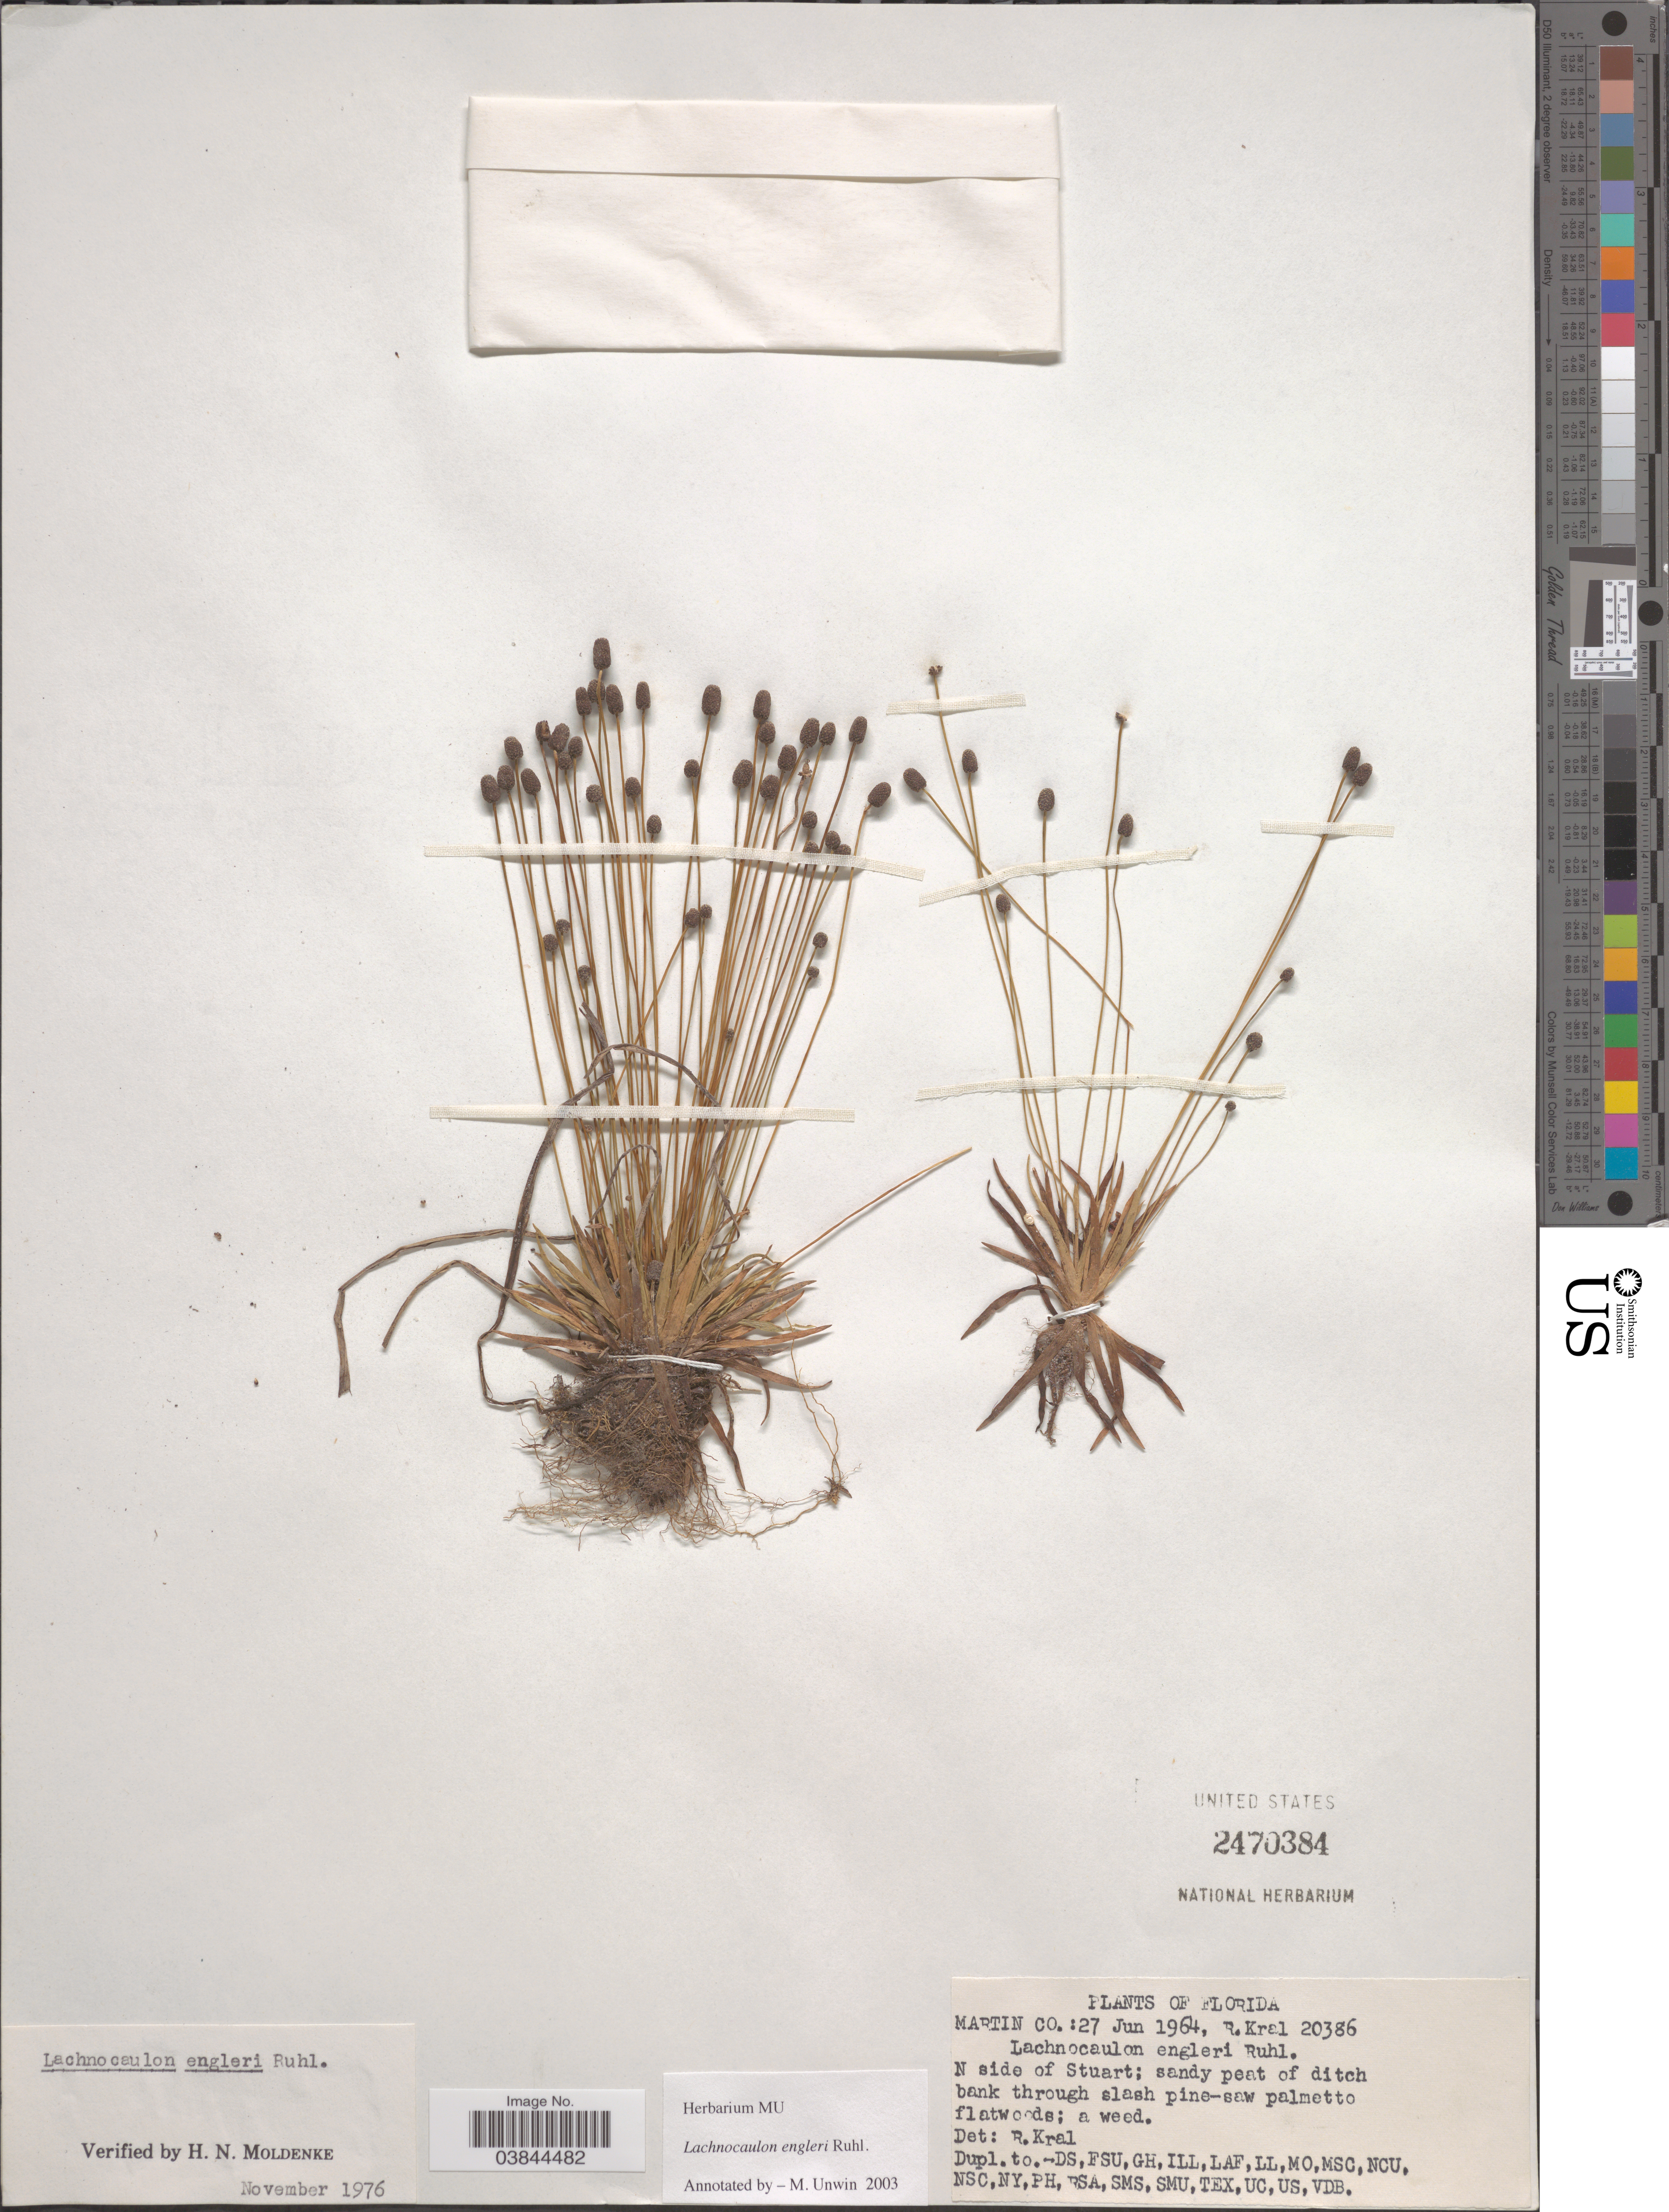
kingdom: Plantae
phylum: Tracheophyta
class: Liliopsida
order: Poales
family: Eriocaulaceae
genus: Lachnocaulon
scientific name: Lachnocaulon engleri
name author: Ruhland in Engl.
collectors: R. Kral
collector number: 20386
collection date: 1964-06-27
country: United States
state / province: Florida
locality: Martin Co. N side of Stuart.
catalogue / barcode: US 2470384